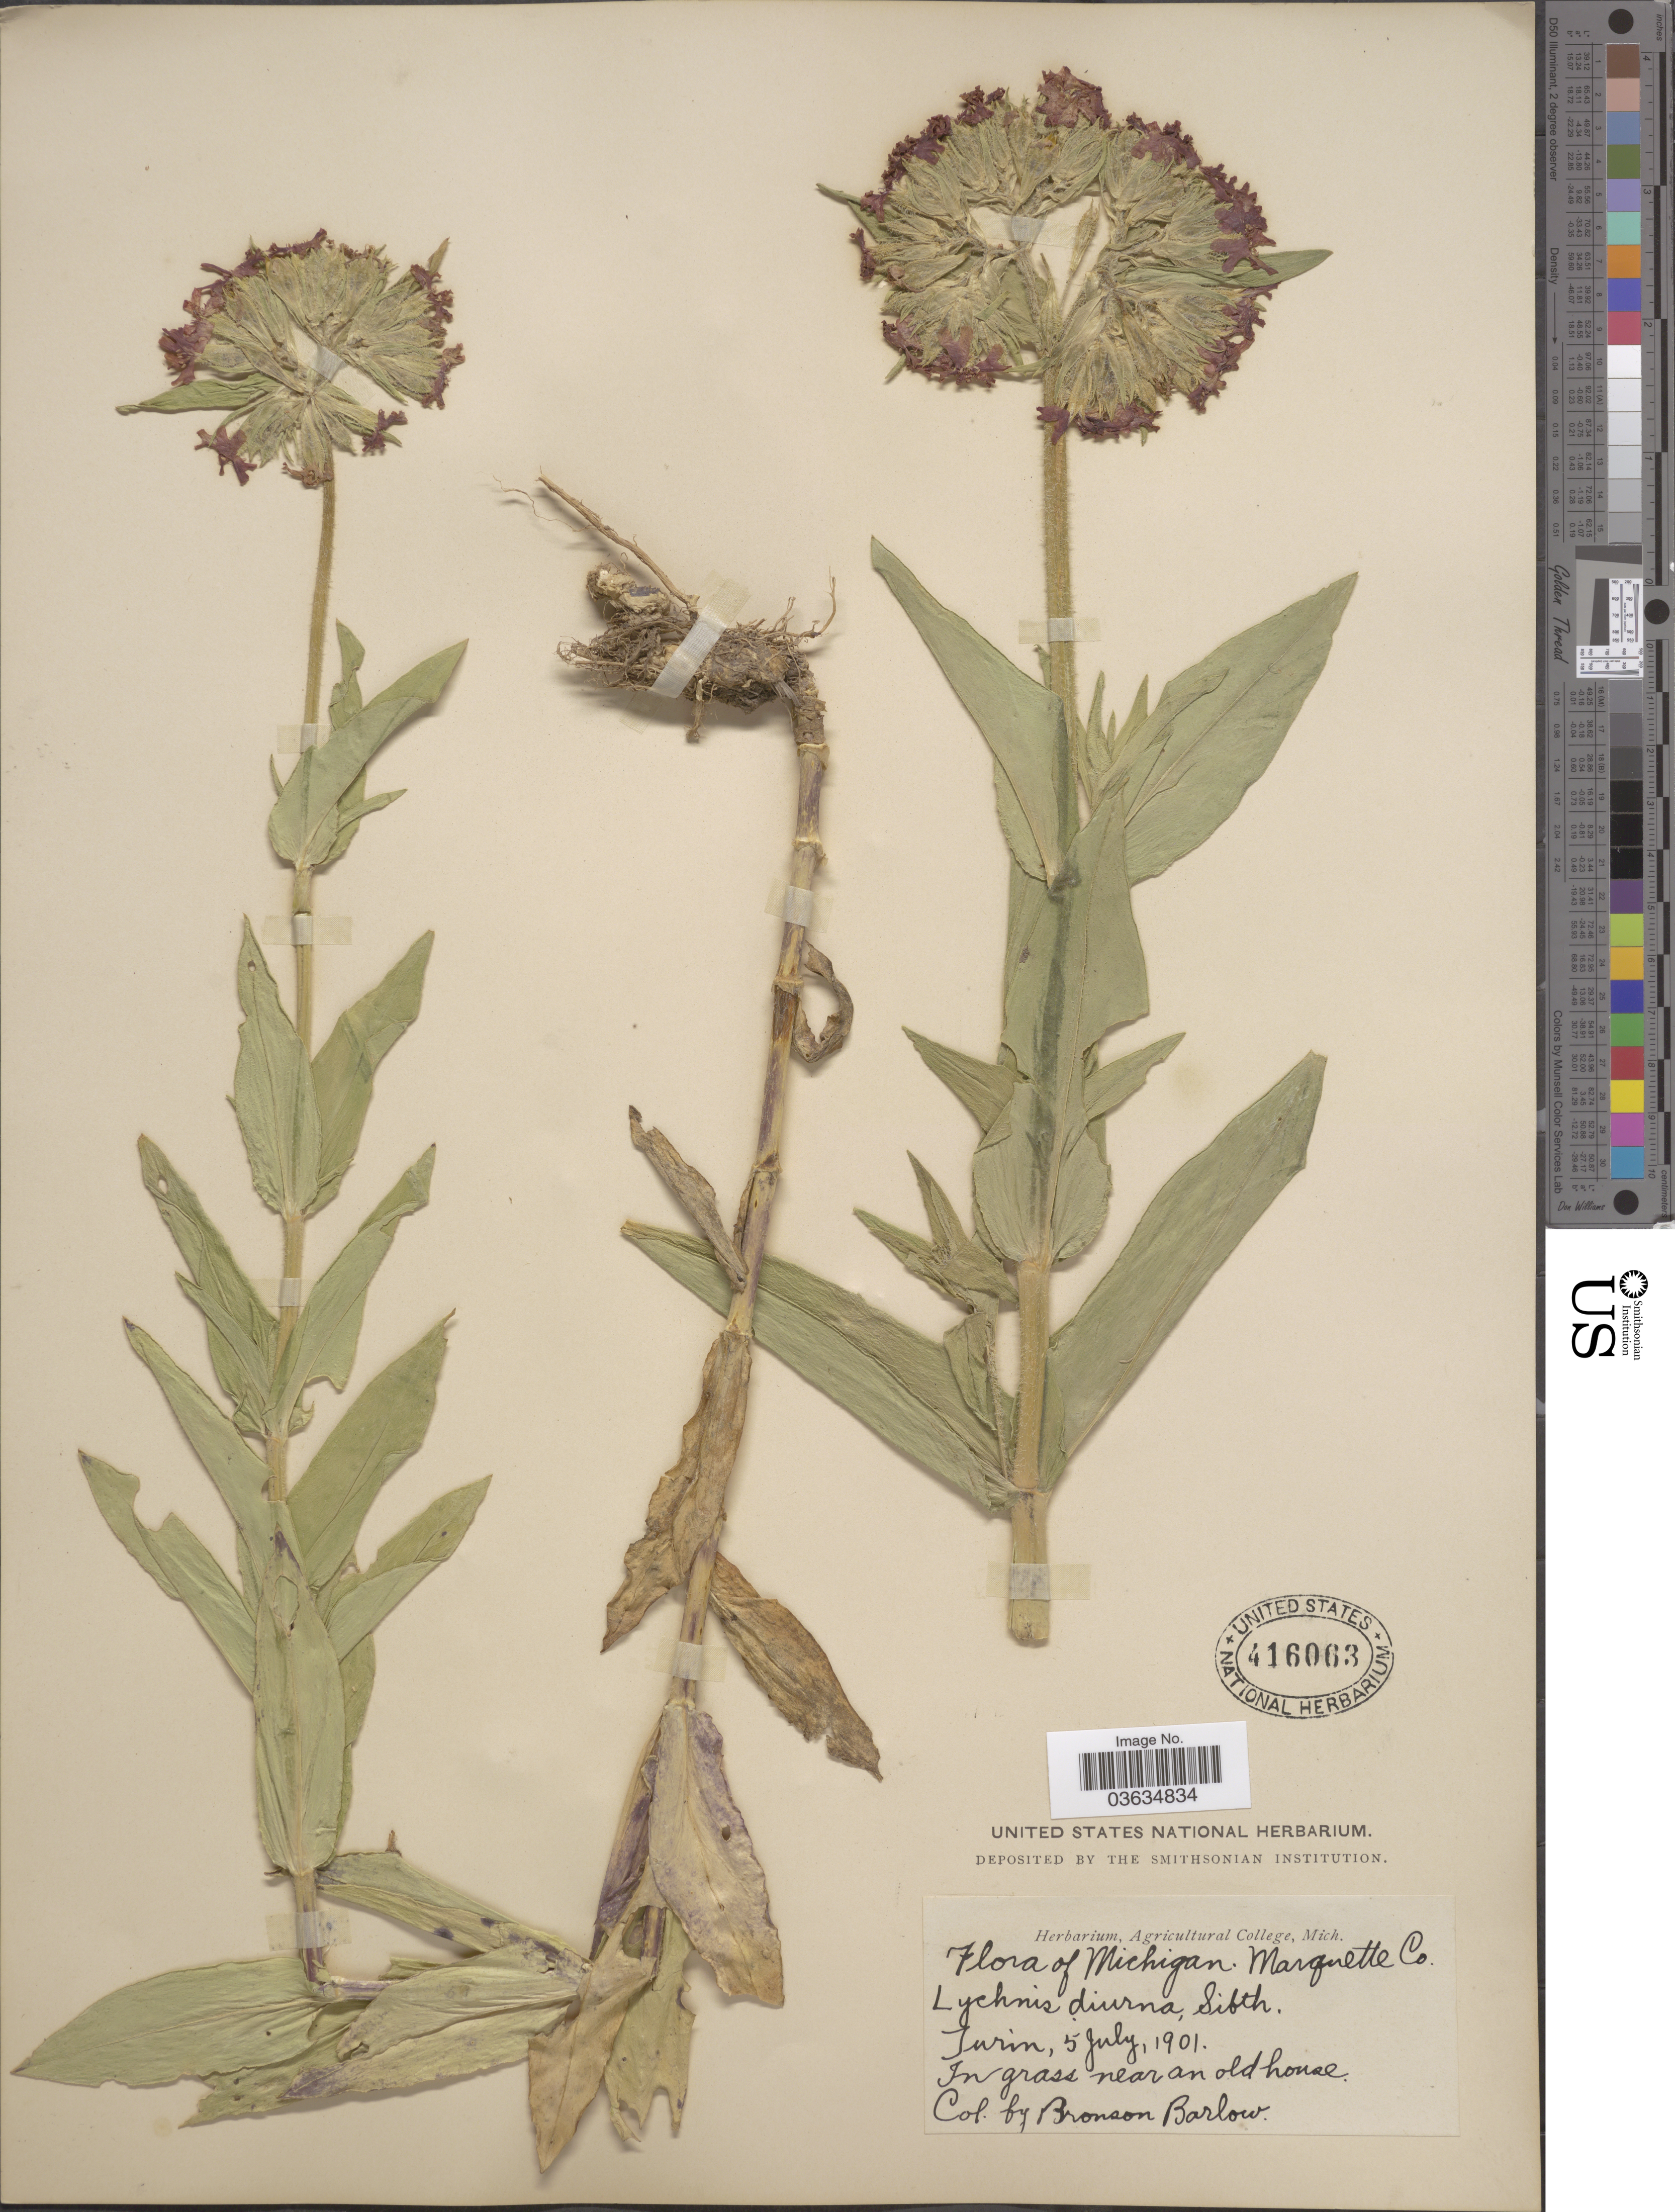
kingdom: Plantae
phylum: Tracheophyta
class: Magnoliopsida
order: Caryophyllales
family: Caryophyllaceae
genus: Silene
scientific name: Silene chalcedonica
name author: (L.) E.H.L. Krause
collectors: Barlow, B.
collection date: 1901-07-05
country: United States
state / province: Michigan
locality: Marquette Co. Turin.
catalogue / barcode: US 416063